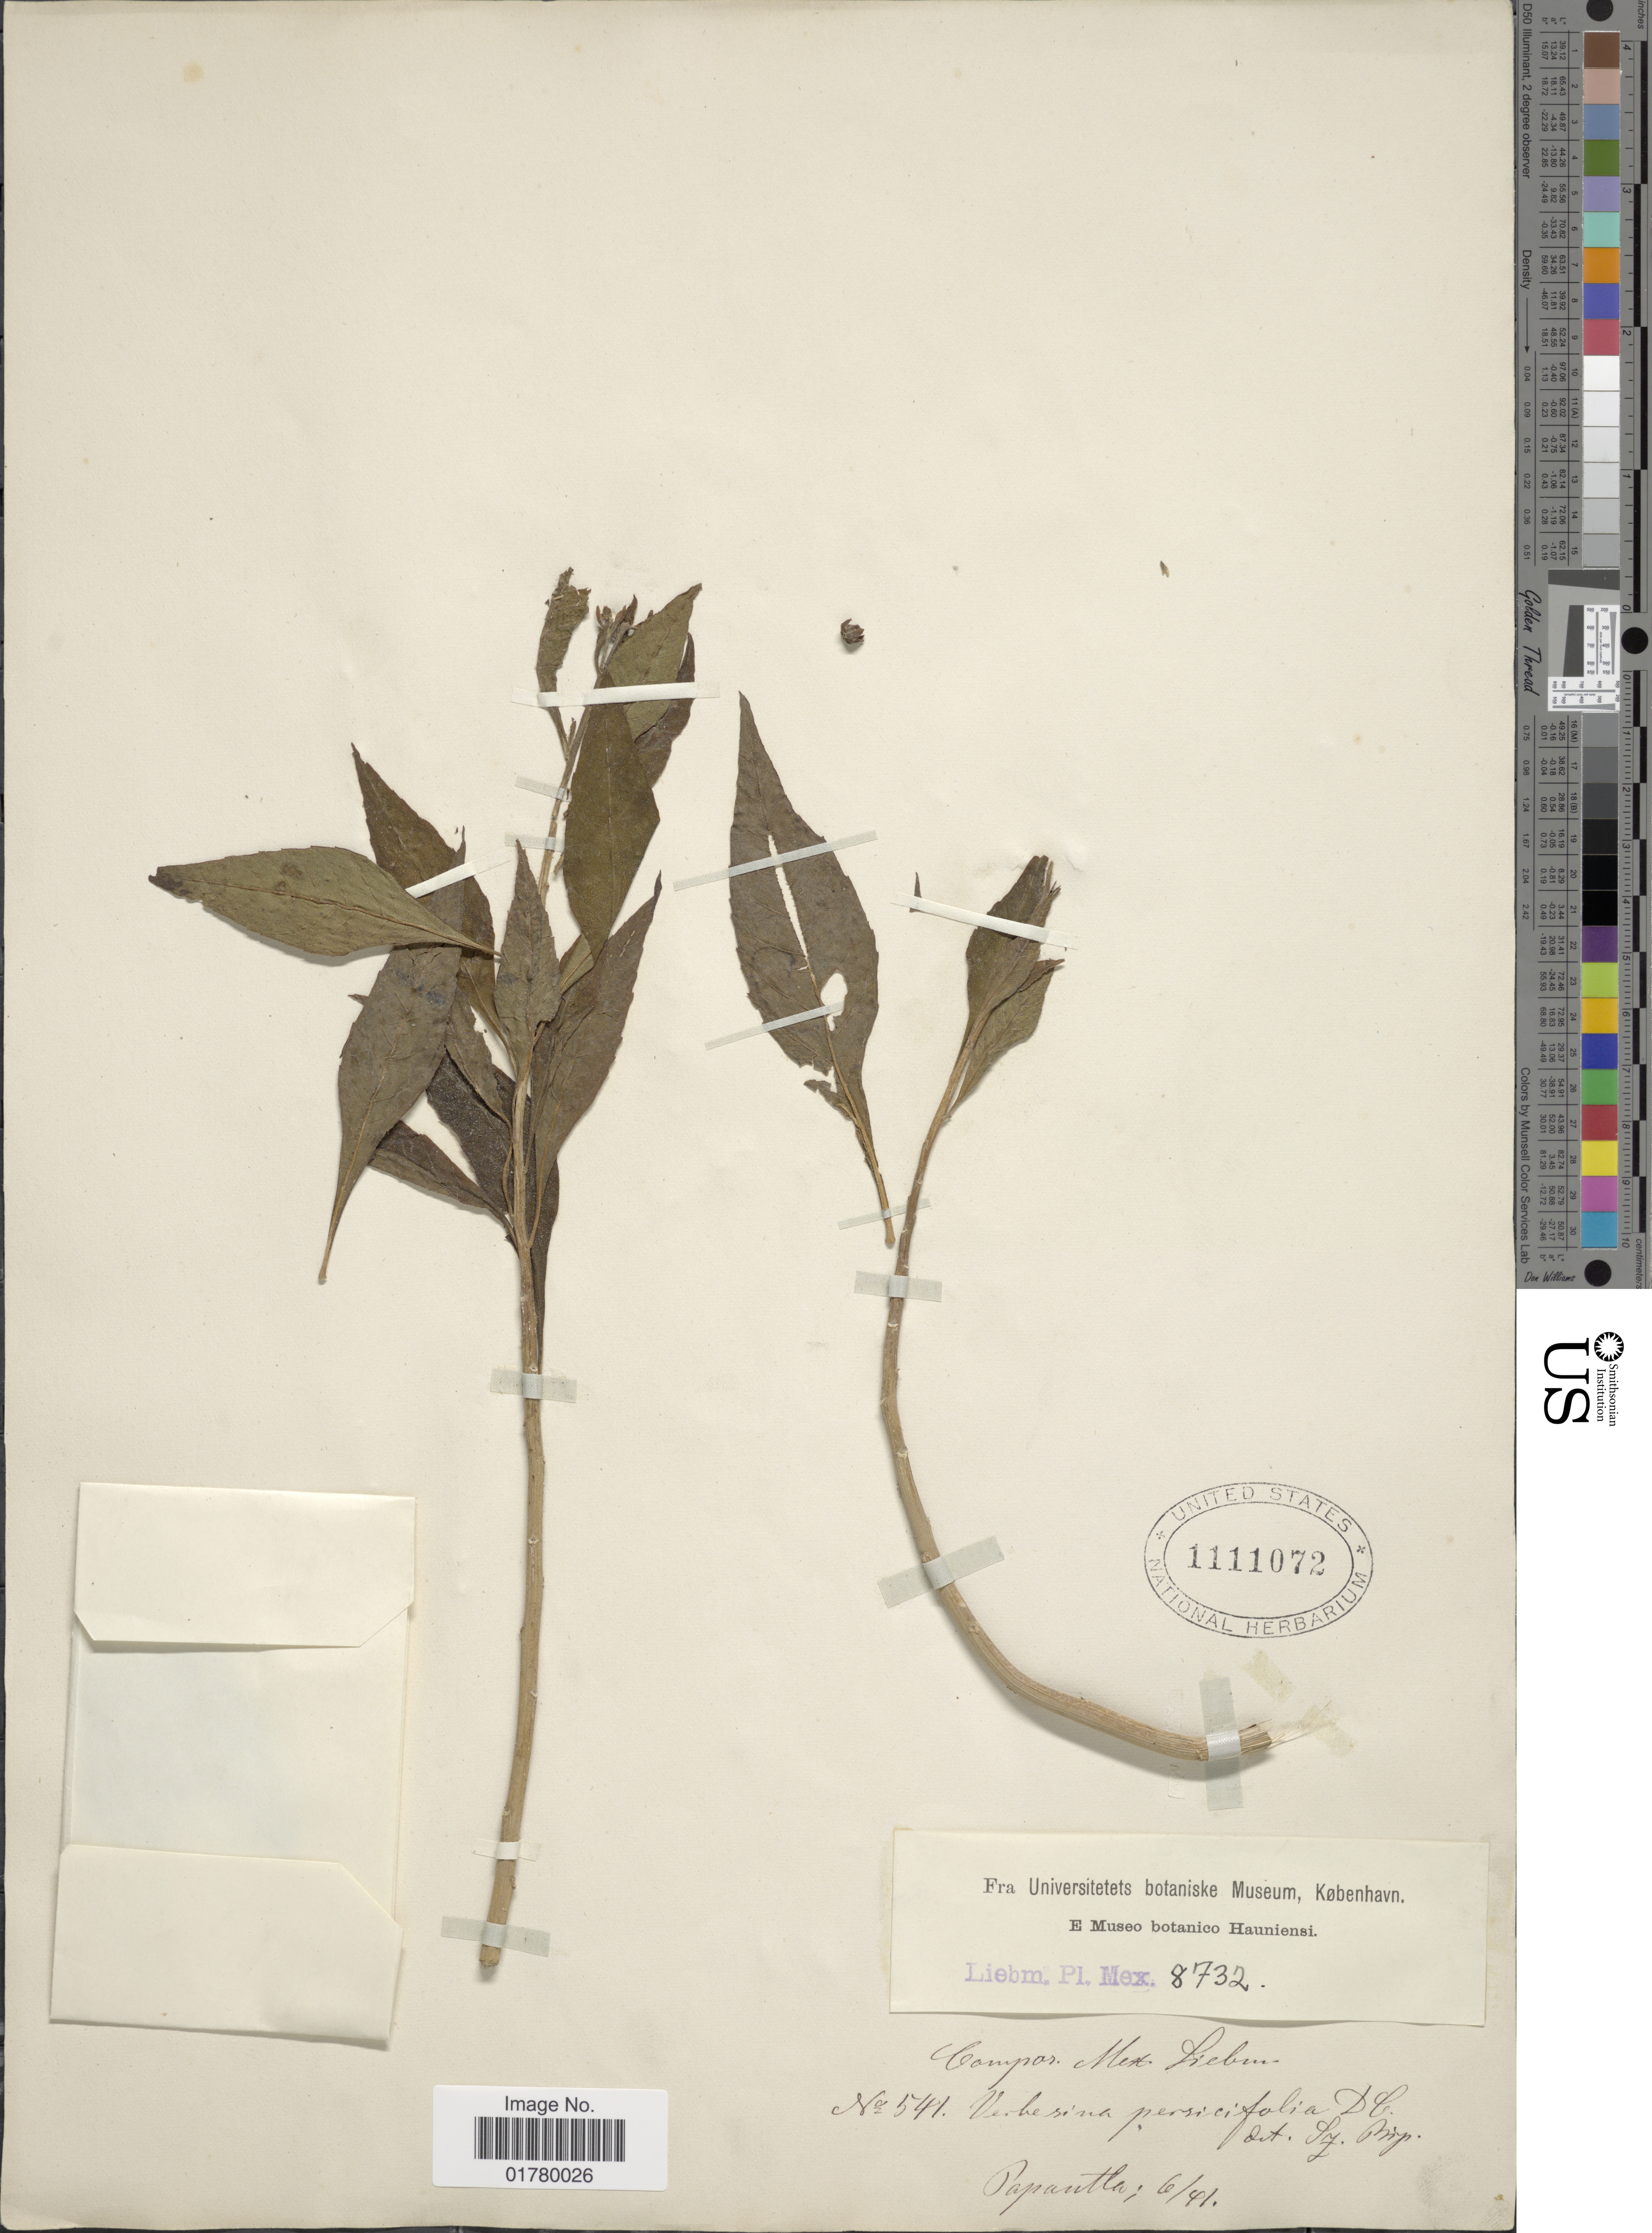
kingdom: Plantae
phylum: Tracheophyta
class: Magnoliopsida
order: Asterales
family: Asteraceae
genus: Verbesina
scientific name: Verbesina persicifolia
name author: DC.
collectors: Liebmann, --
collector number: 8732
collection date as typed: Transcribed d/m/y: /6/41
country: Mexico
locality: Papantla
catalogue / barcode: US 1111072